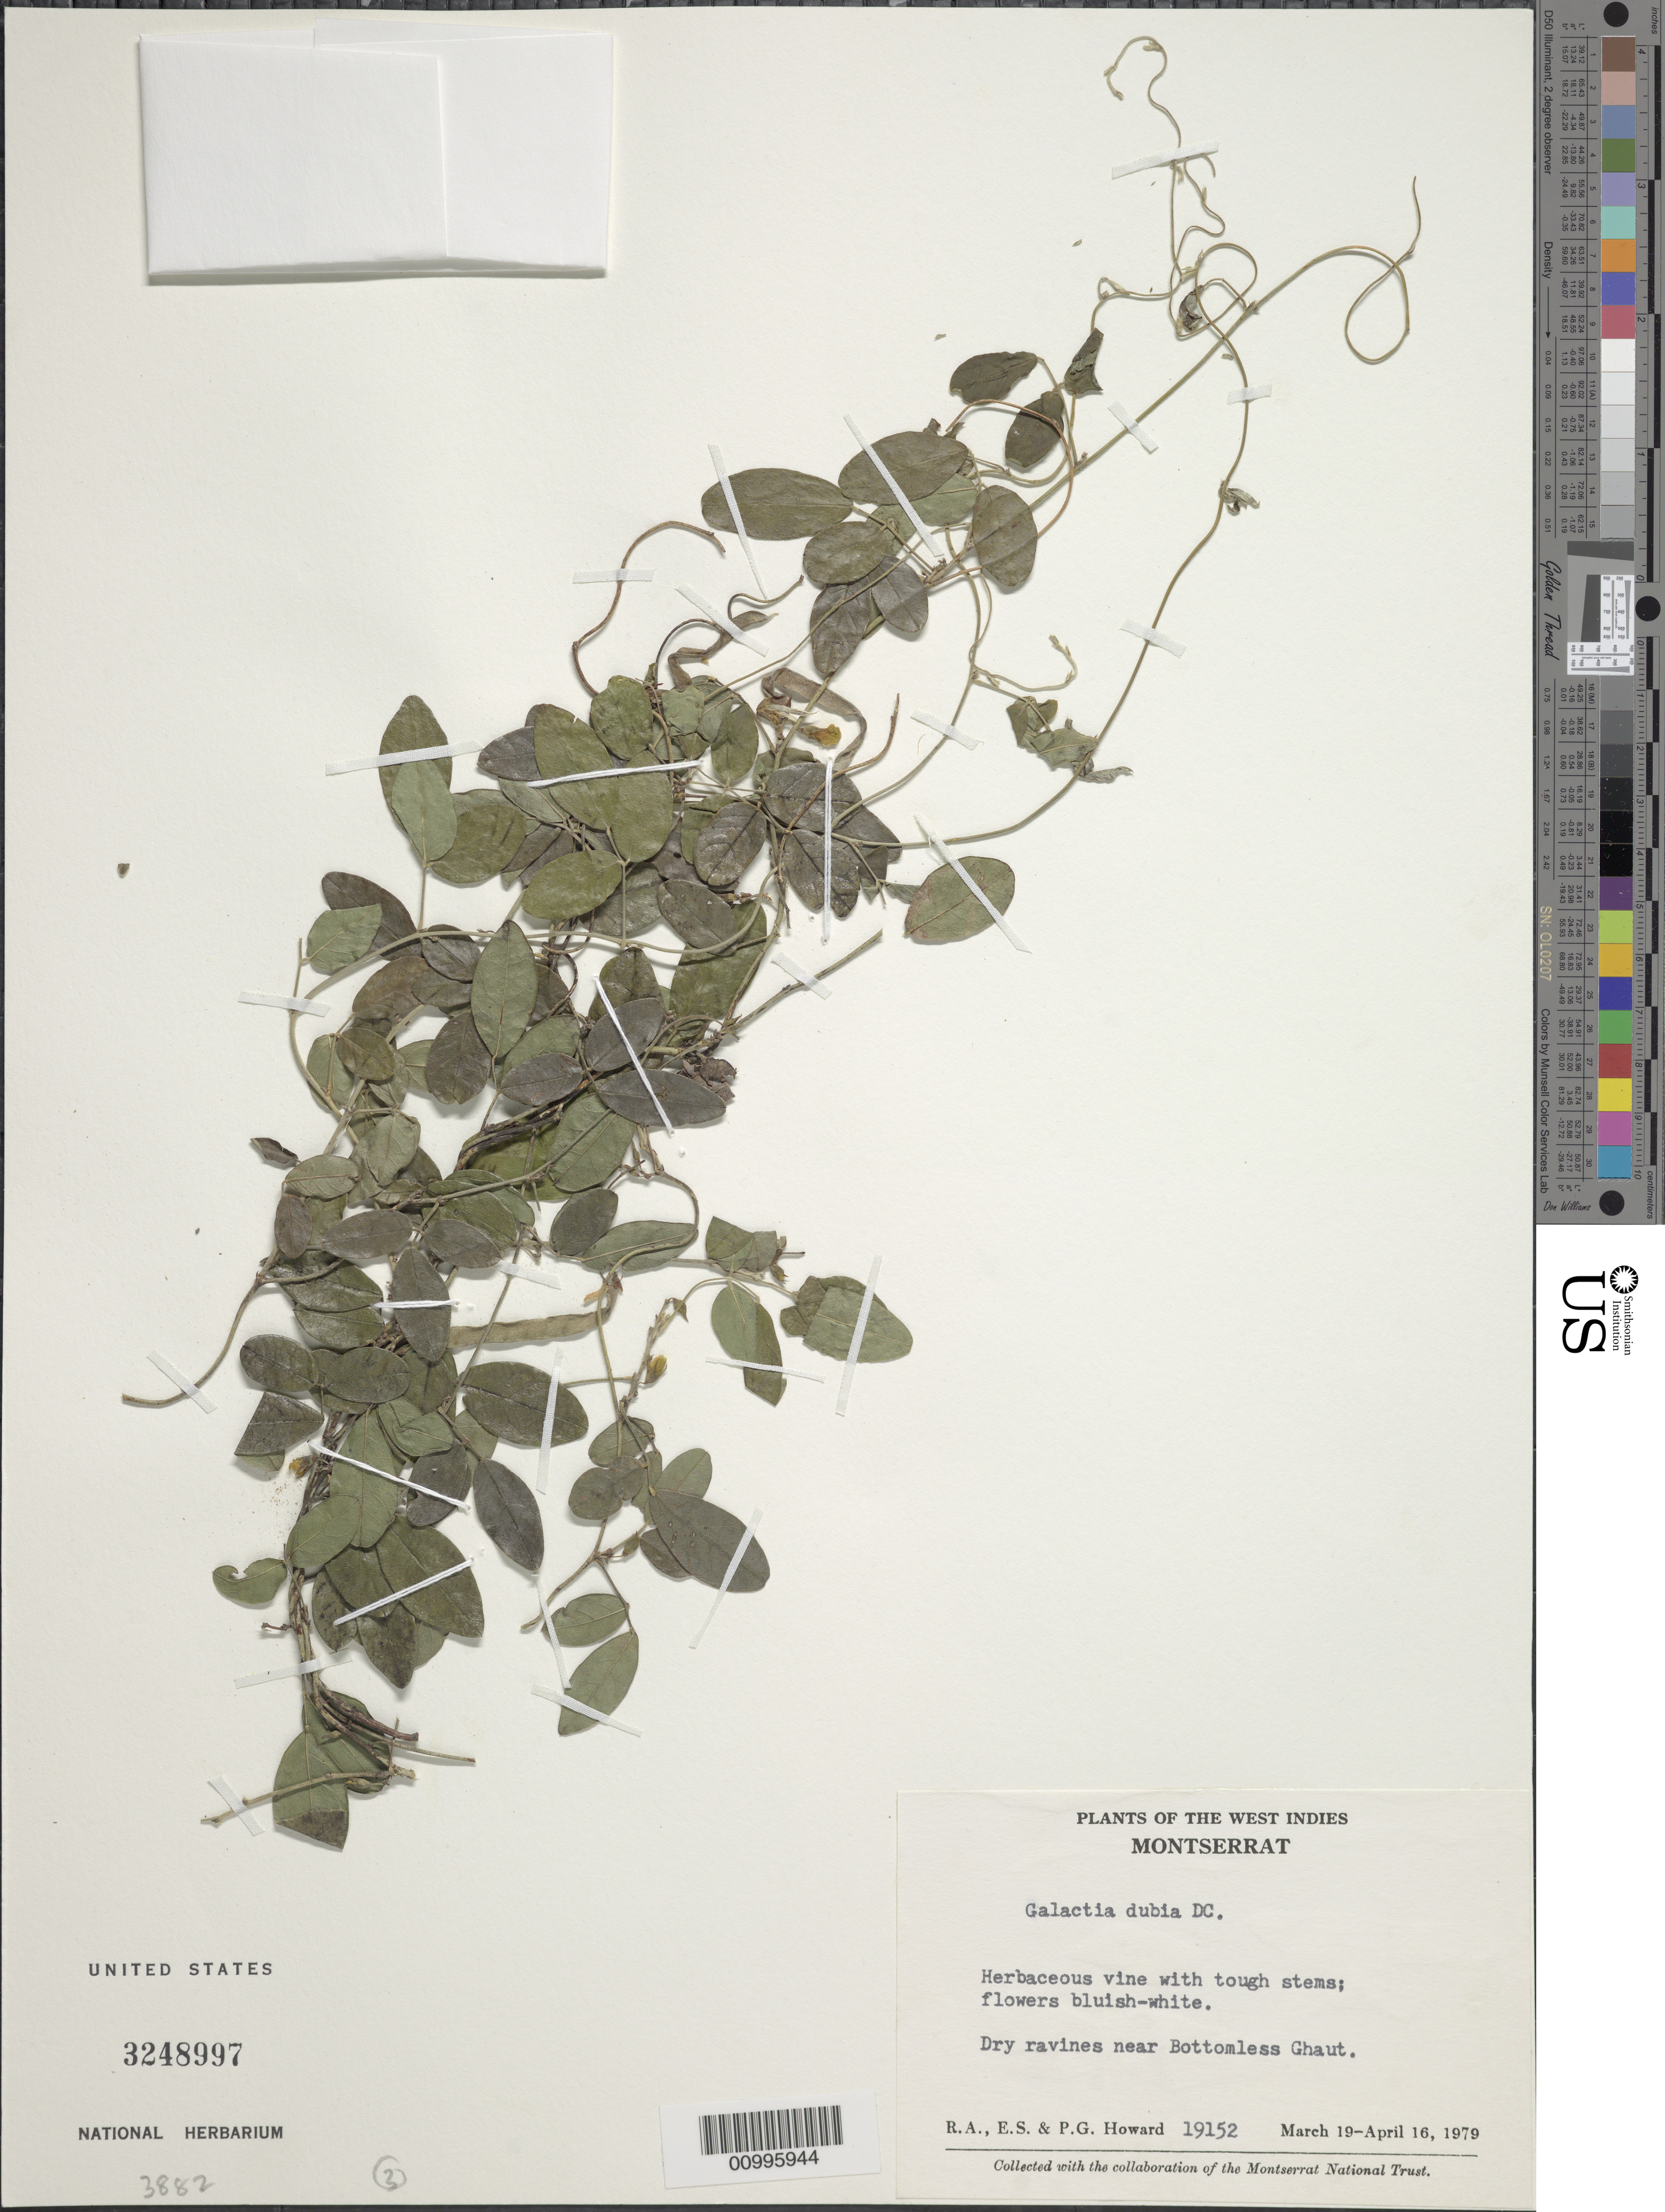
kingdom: Plantae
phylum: Tracheophyta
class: Magnoliopsida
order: Fabales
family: Fabaceae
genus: Galactia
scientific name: Galactia dubia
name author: DC.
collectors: R. A. Howard, P. Howard & P. Howard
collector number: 19152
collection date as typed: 19 Mar 1979 to 16 Mar 1979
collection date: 1979-03-16/1979-03-19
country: Montserrat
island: Montserrat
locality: Dry ravines near Bottomless Ghaut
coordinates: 0 N, 0 E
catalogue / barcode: US 3248997